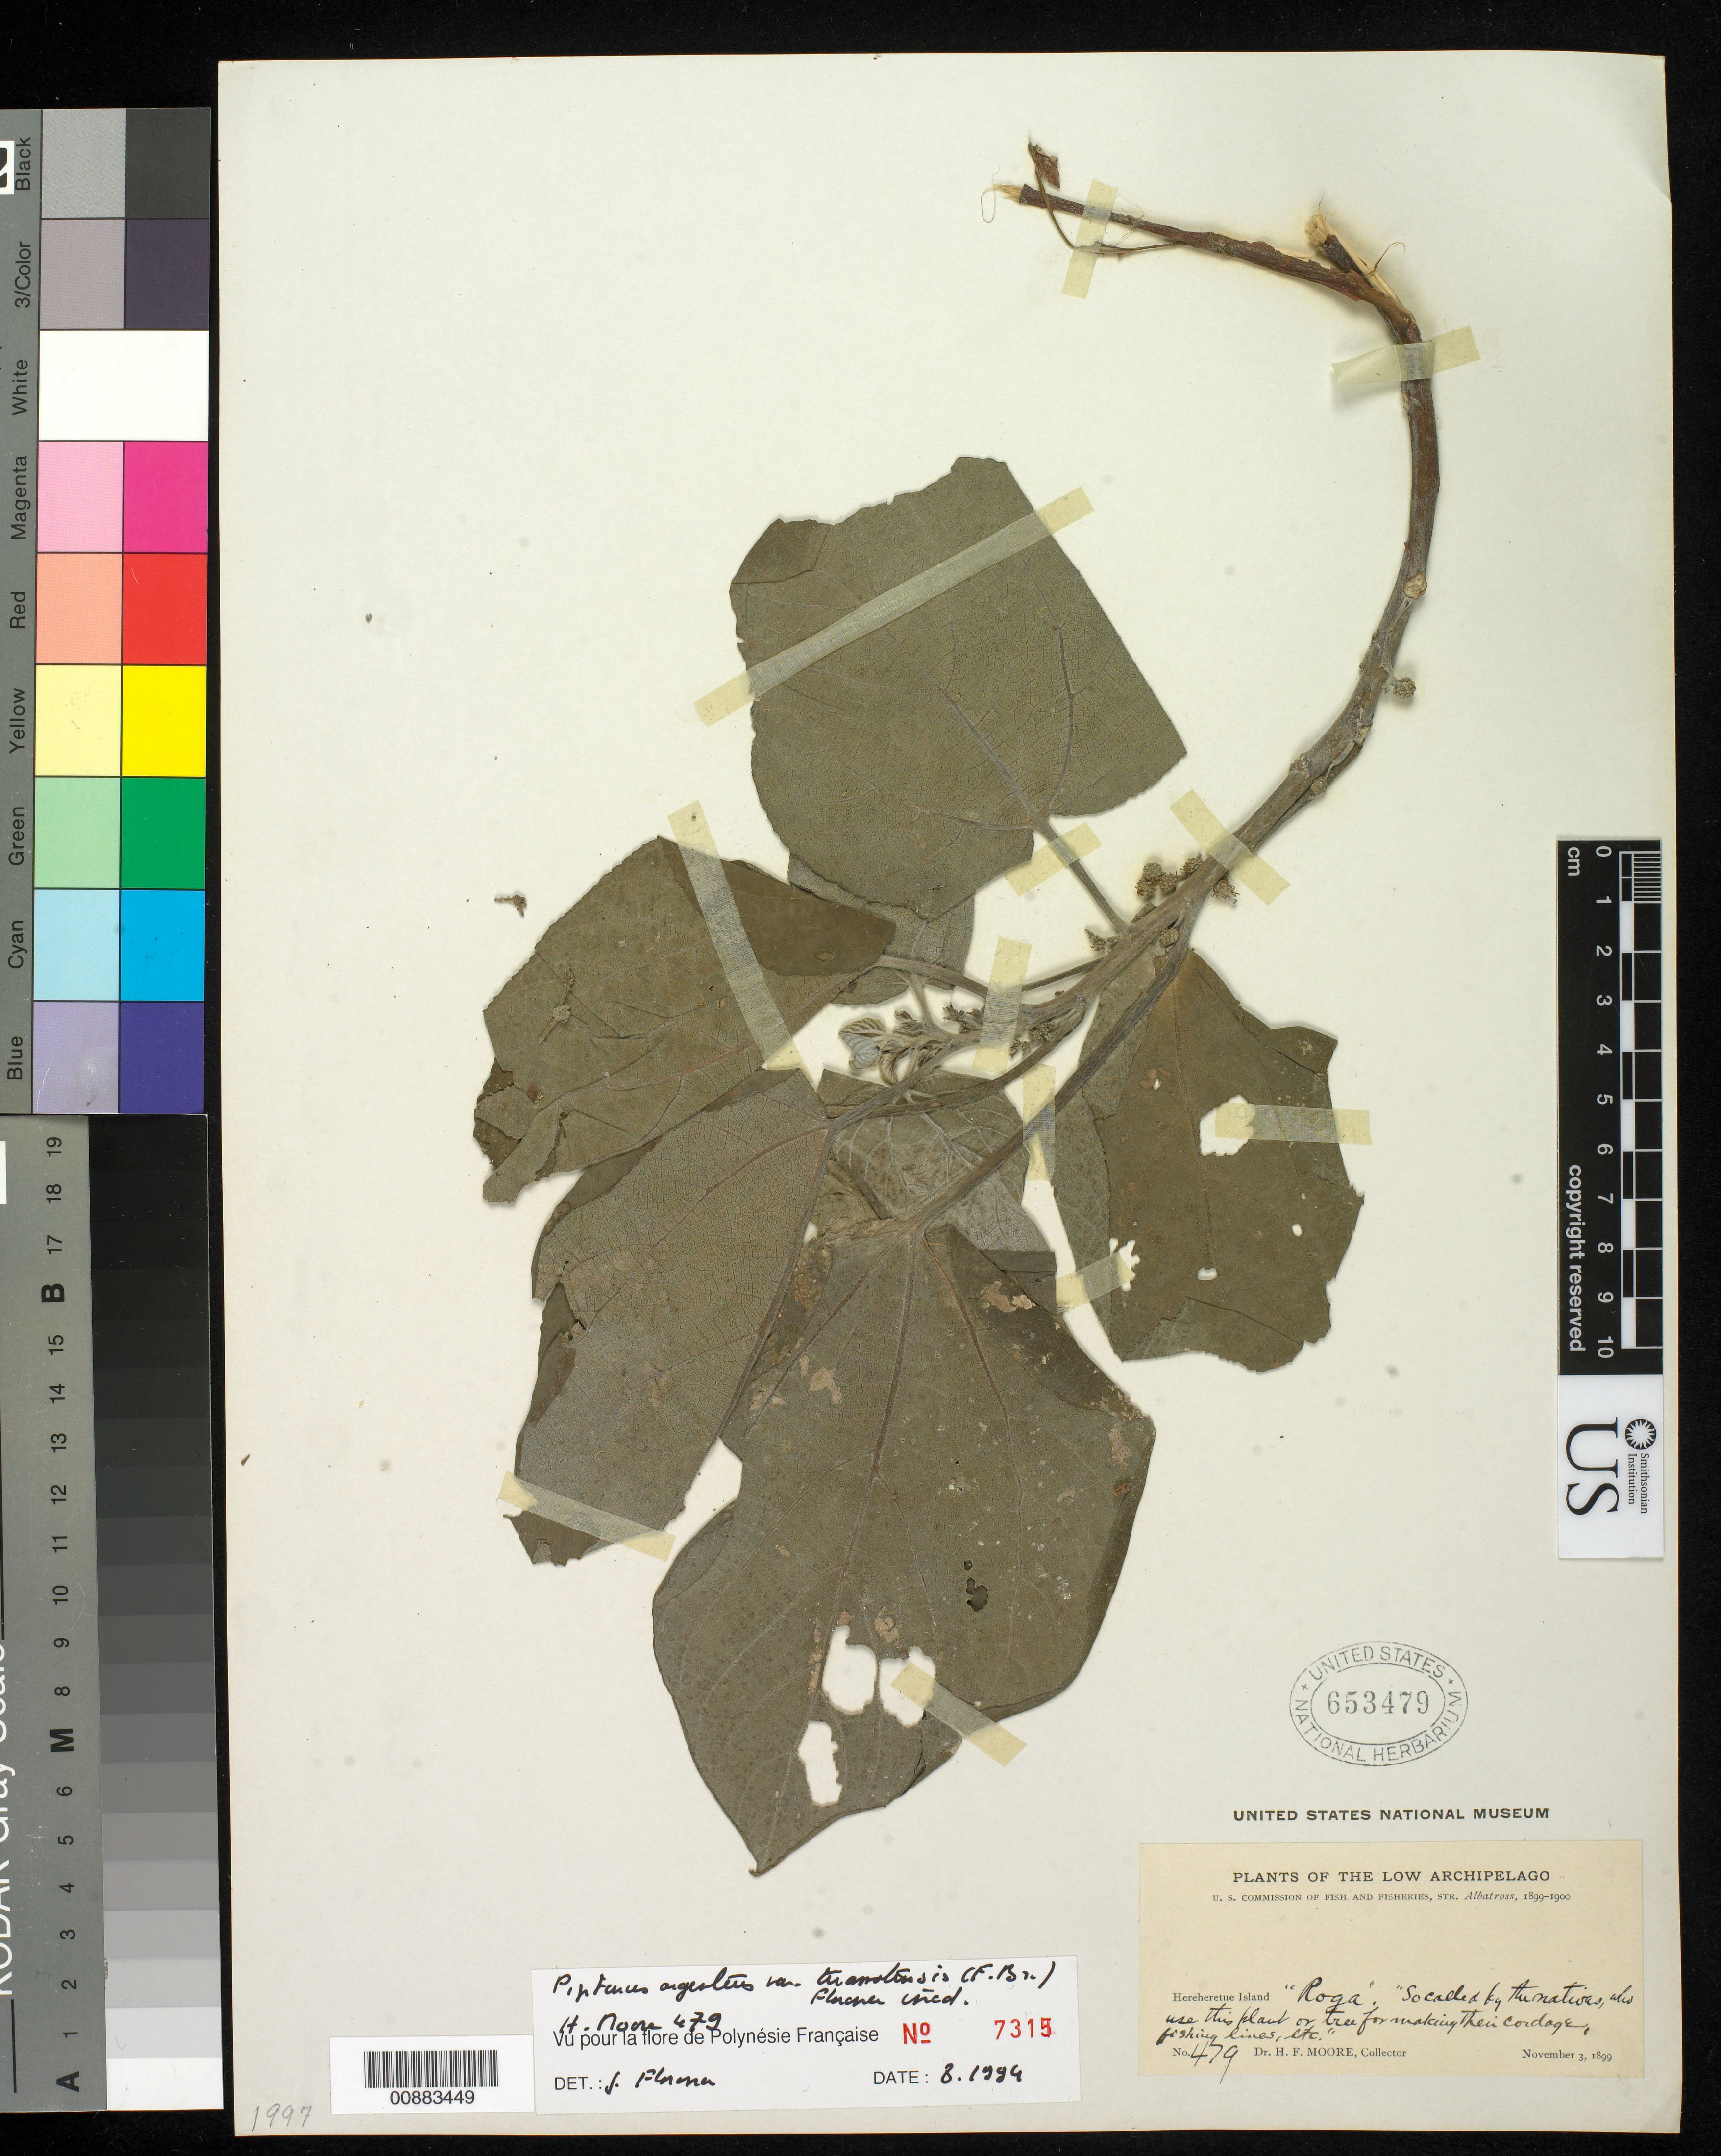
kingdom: Plantae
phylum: Tracheophyta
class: Magnoliopsida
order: Rosales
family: Urticaceae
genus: Pipturus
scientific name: Pipturus argenteus var. tuamatoensis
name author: (F. Br.) J. Florence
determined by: Florence, J.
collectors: H. F. Moore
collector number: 479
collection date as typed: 03 Nov 1899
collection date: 1899-11-03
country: French Polynesia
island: Hereheretue Atoll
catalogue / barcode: US 653479